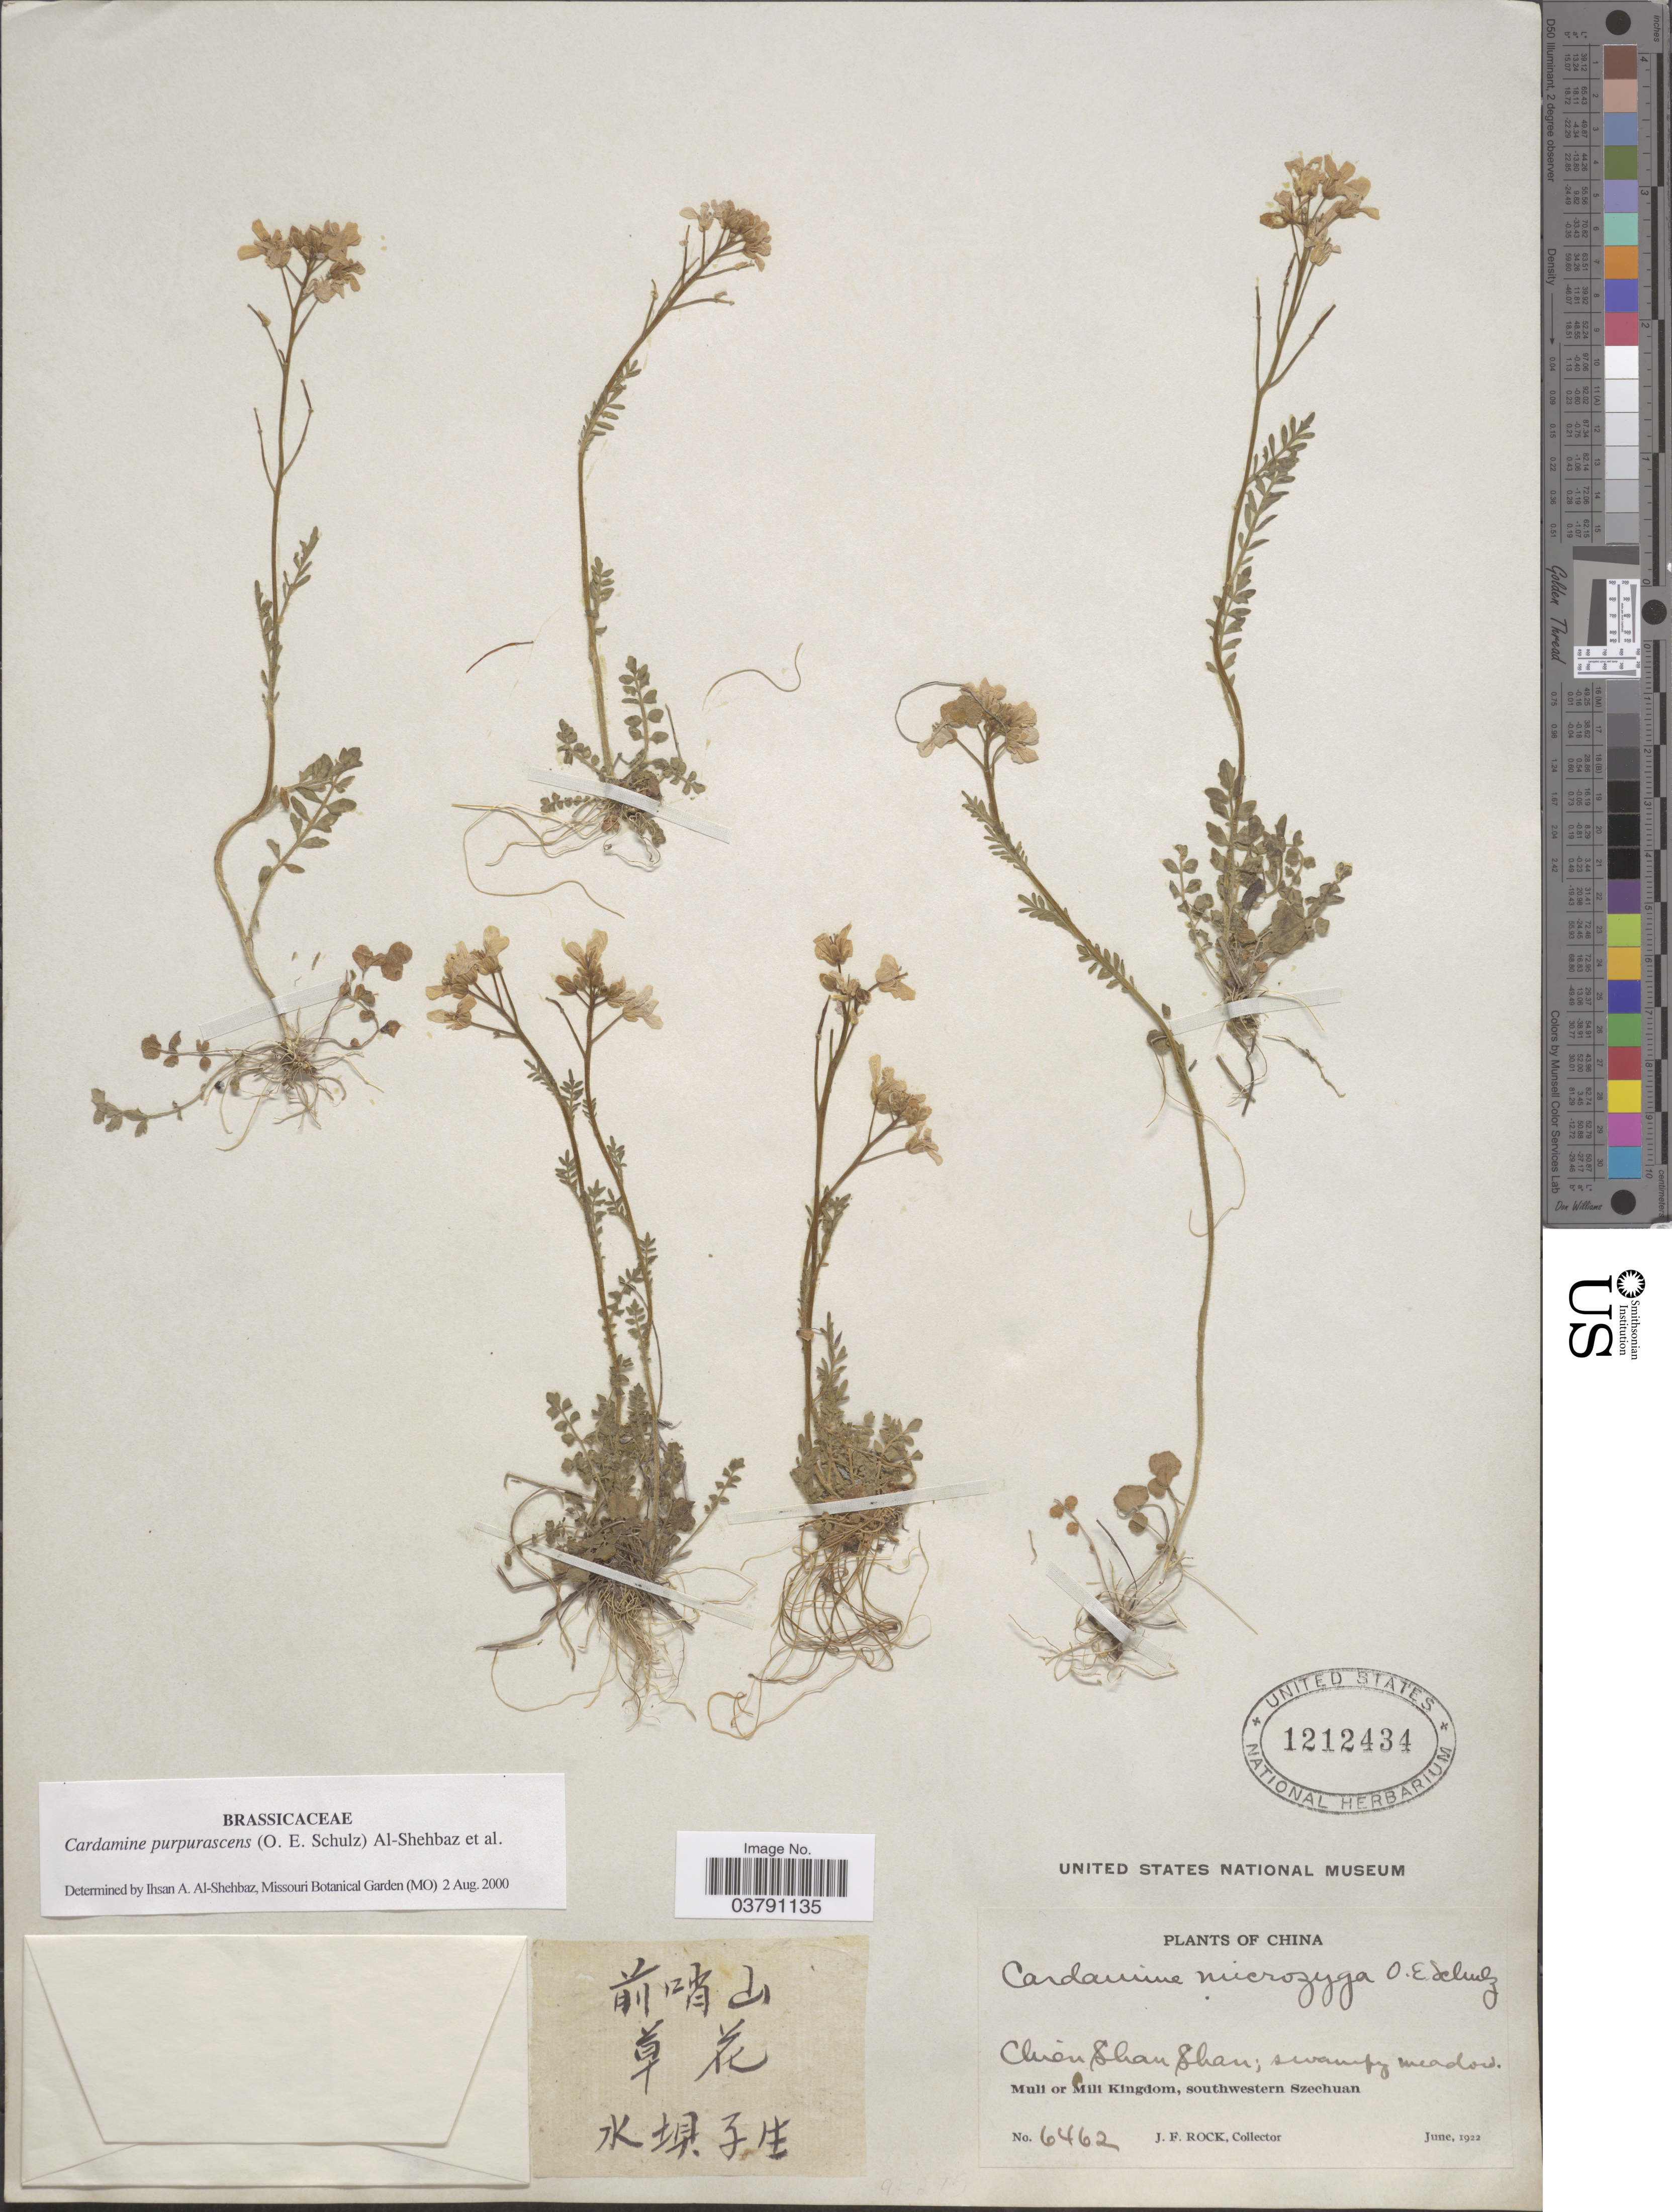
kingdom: Plantae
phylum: Tracheophyta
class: Magnoliopsida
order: Brassicales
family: Brassicaceae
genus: Cardamine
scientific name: Cardamine purpurascens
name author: (O.E. Schulz) Al-Shehbaz & et al.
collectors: J. Rock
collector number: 6462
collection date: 1922-06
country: China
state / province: Sichuan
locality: Chien Shan Shan. Muli or Mili Kingdom, southwestern Szechuan.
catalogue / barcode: US 1212434